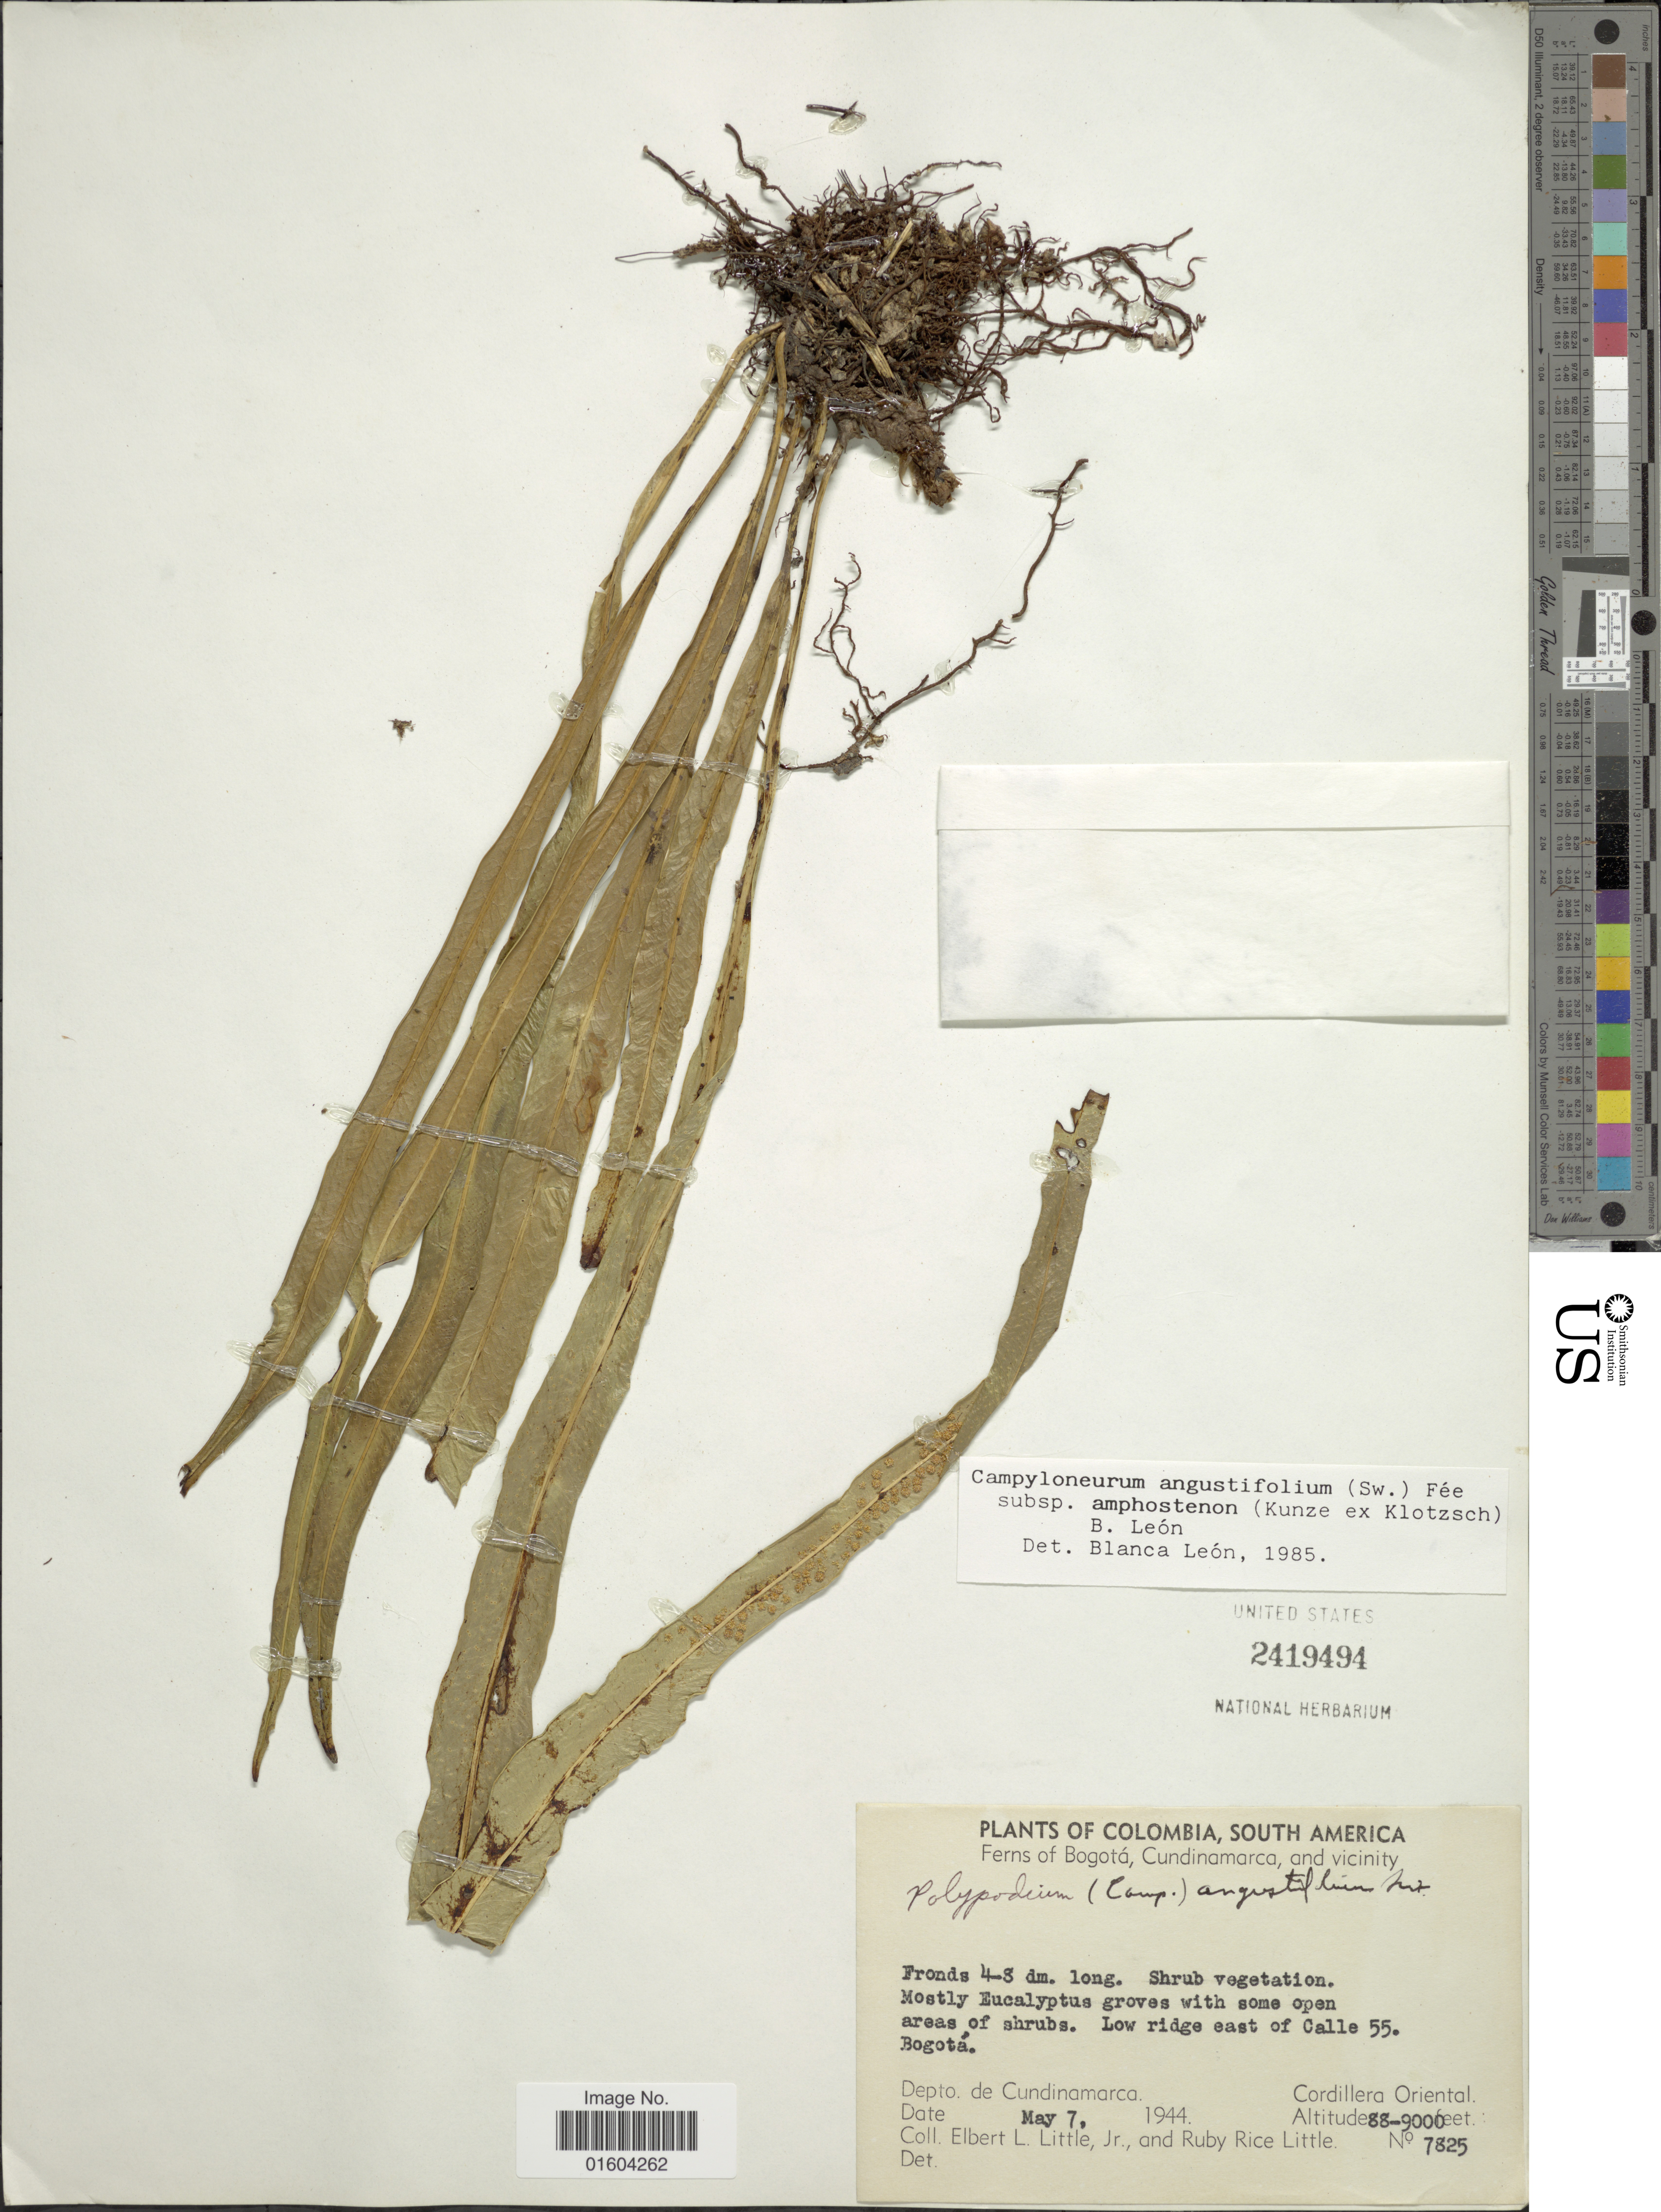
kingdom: Plantae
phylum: Tracheophyta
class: Polypodiopsida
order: Polypodiales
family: Polypodiaceae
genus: Campyloneurum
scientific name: Campyloneurum densifolium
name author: (Hieron.) Lellinger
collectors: E. L. Little & R. R. Little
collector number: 7825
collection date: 1944-05-07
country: Colombia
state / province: Cundinamarca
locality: Colombia, South America. Low ridge east of Calle 55. Bogota. Depto. de Cundinamarca, Cordillera Oriental.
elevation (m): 2682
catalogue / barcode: US 2419494